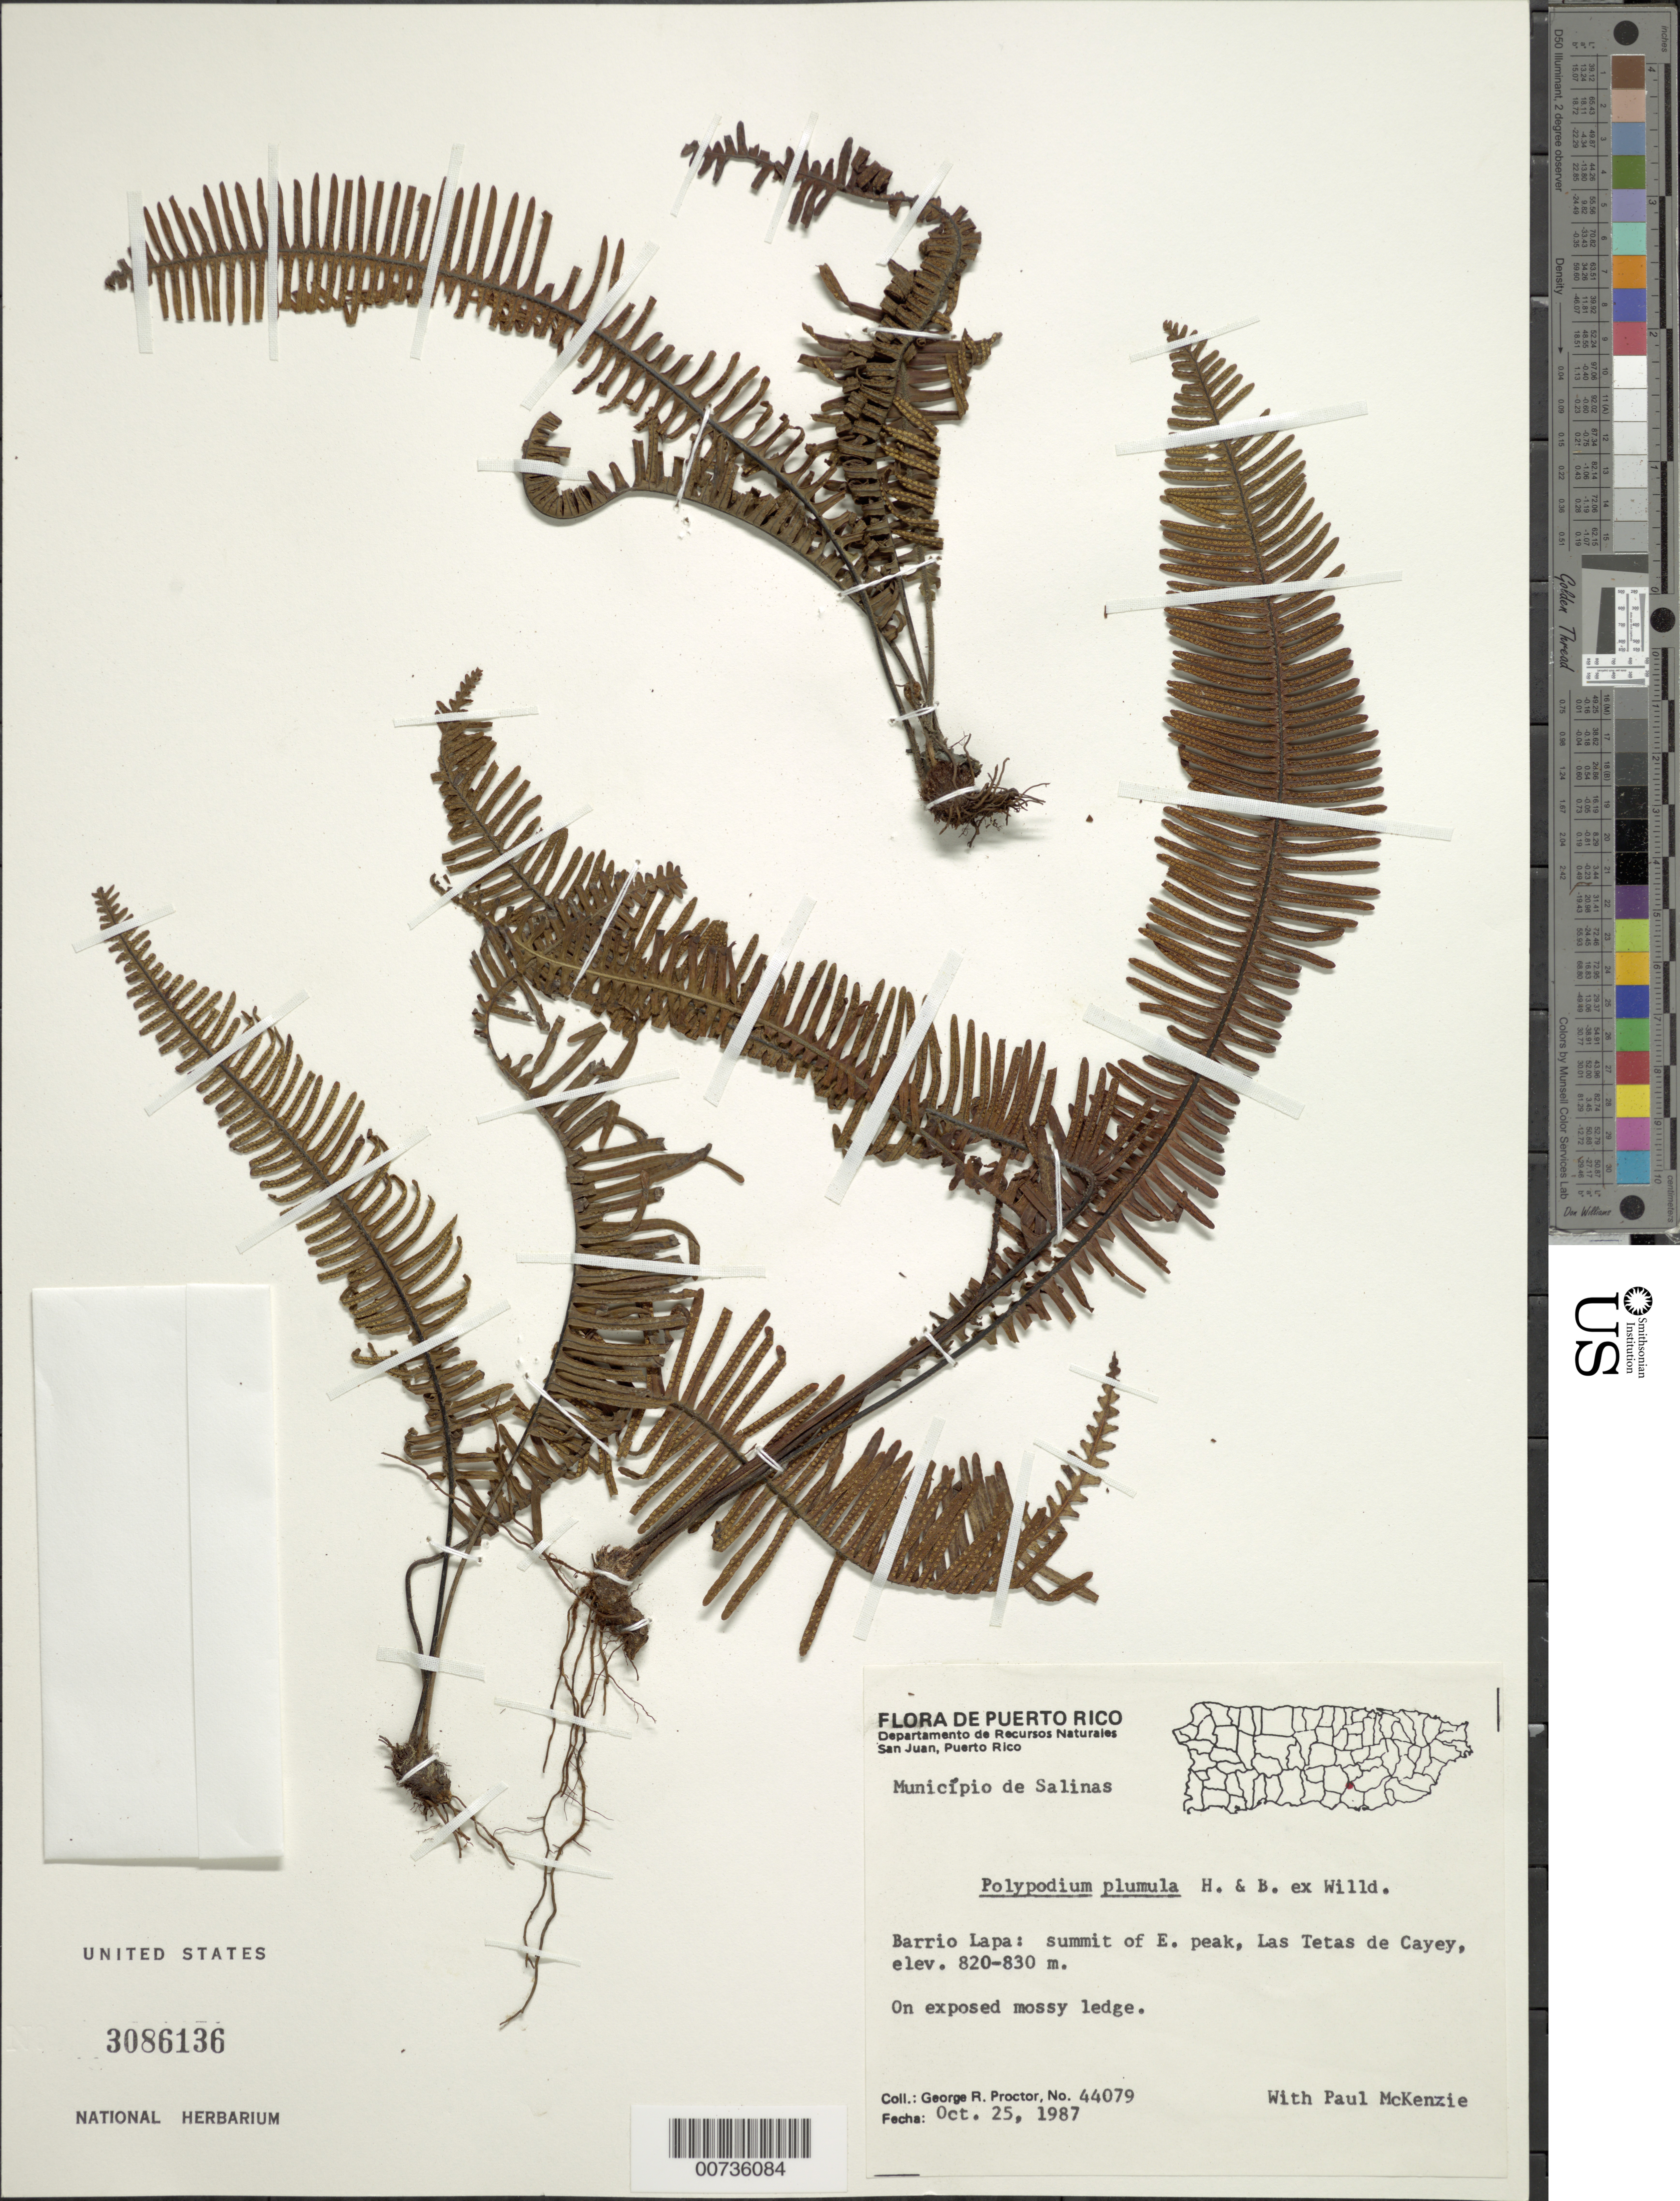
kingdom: Plantae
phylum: Tracheophyta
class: Polypodiopsida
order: Polypodiales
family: Polypodiaceae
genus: Pecluma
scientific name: Pecluma plumula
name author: (Humb. & Bonpl. ex Willd.) M.G. Price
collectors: G. R. Proctor & P. Mckenzie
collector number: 44079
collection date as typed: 25 Oct 1987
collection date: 1987-10-25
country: Puerto Rico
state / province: Salinas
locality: Mun. Salinas, Barrio Lapa: Summit of E peak, Las Tetas de Cayey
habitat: On exposed mossy ledge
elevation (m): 820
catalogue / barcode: US 3086136